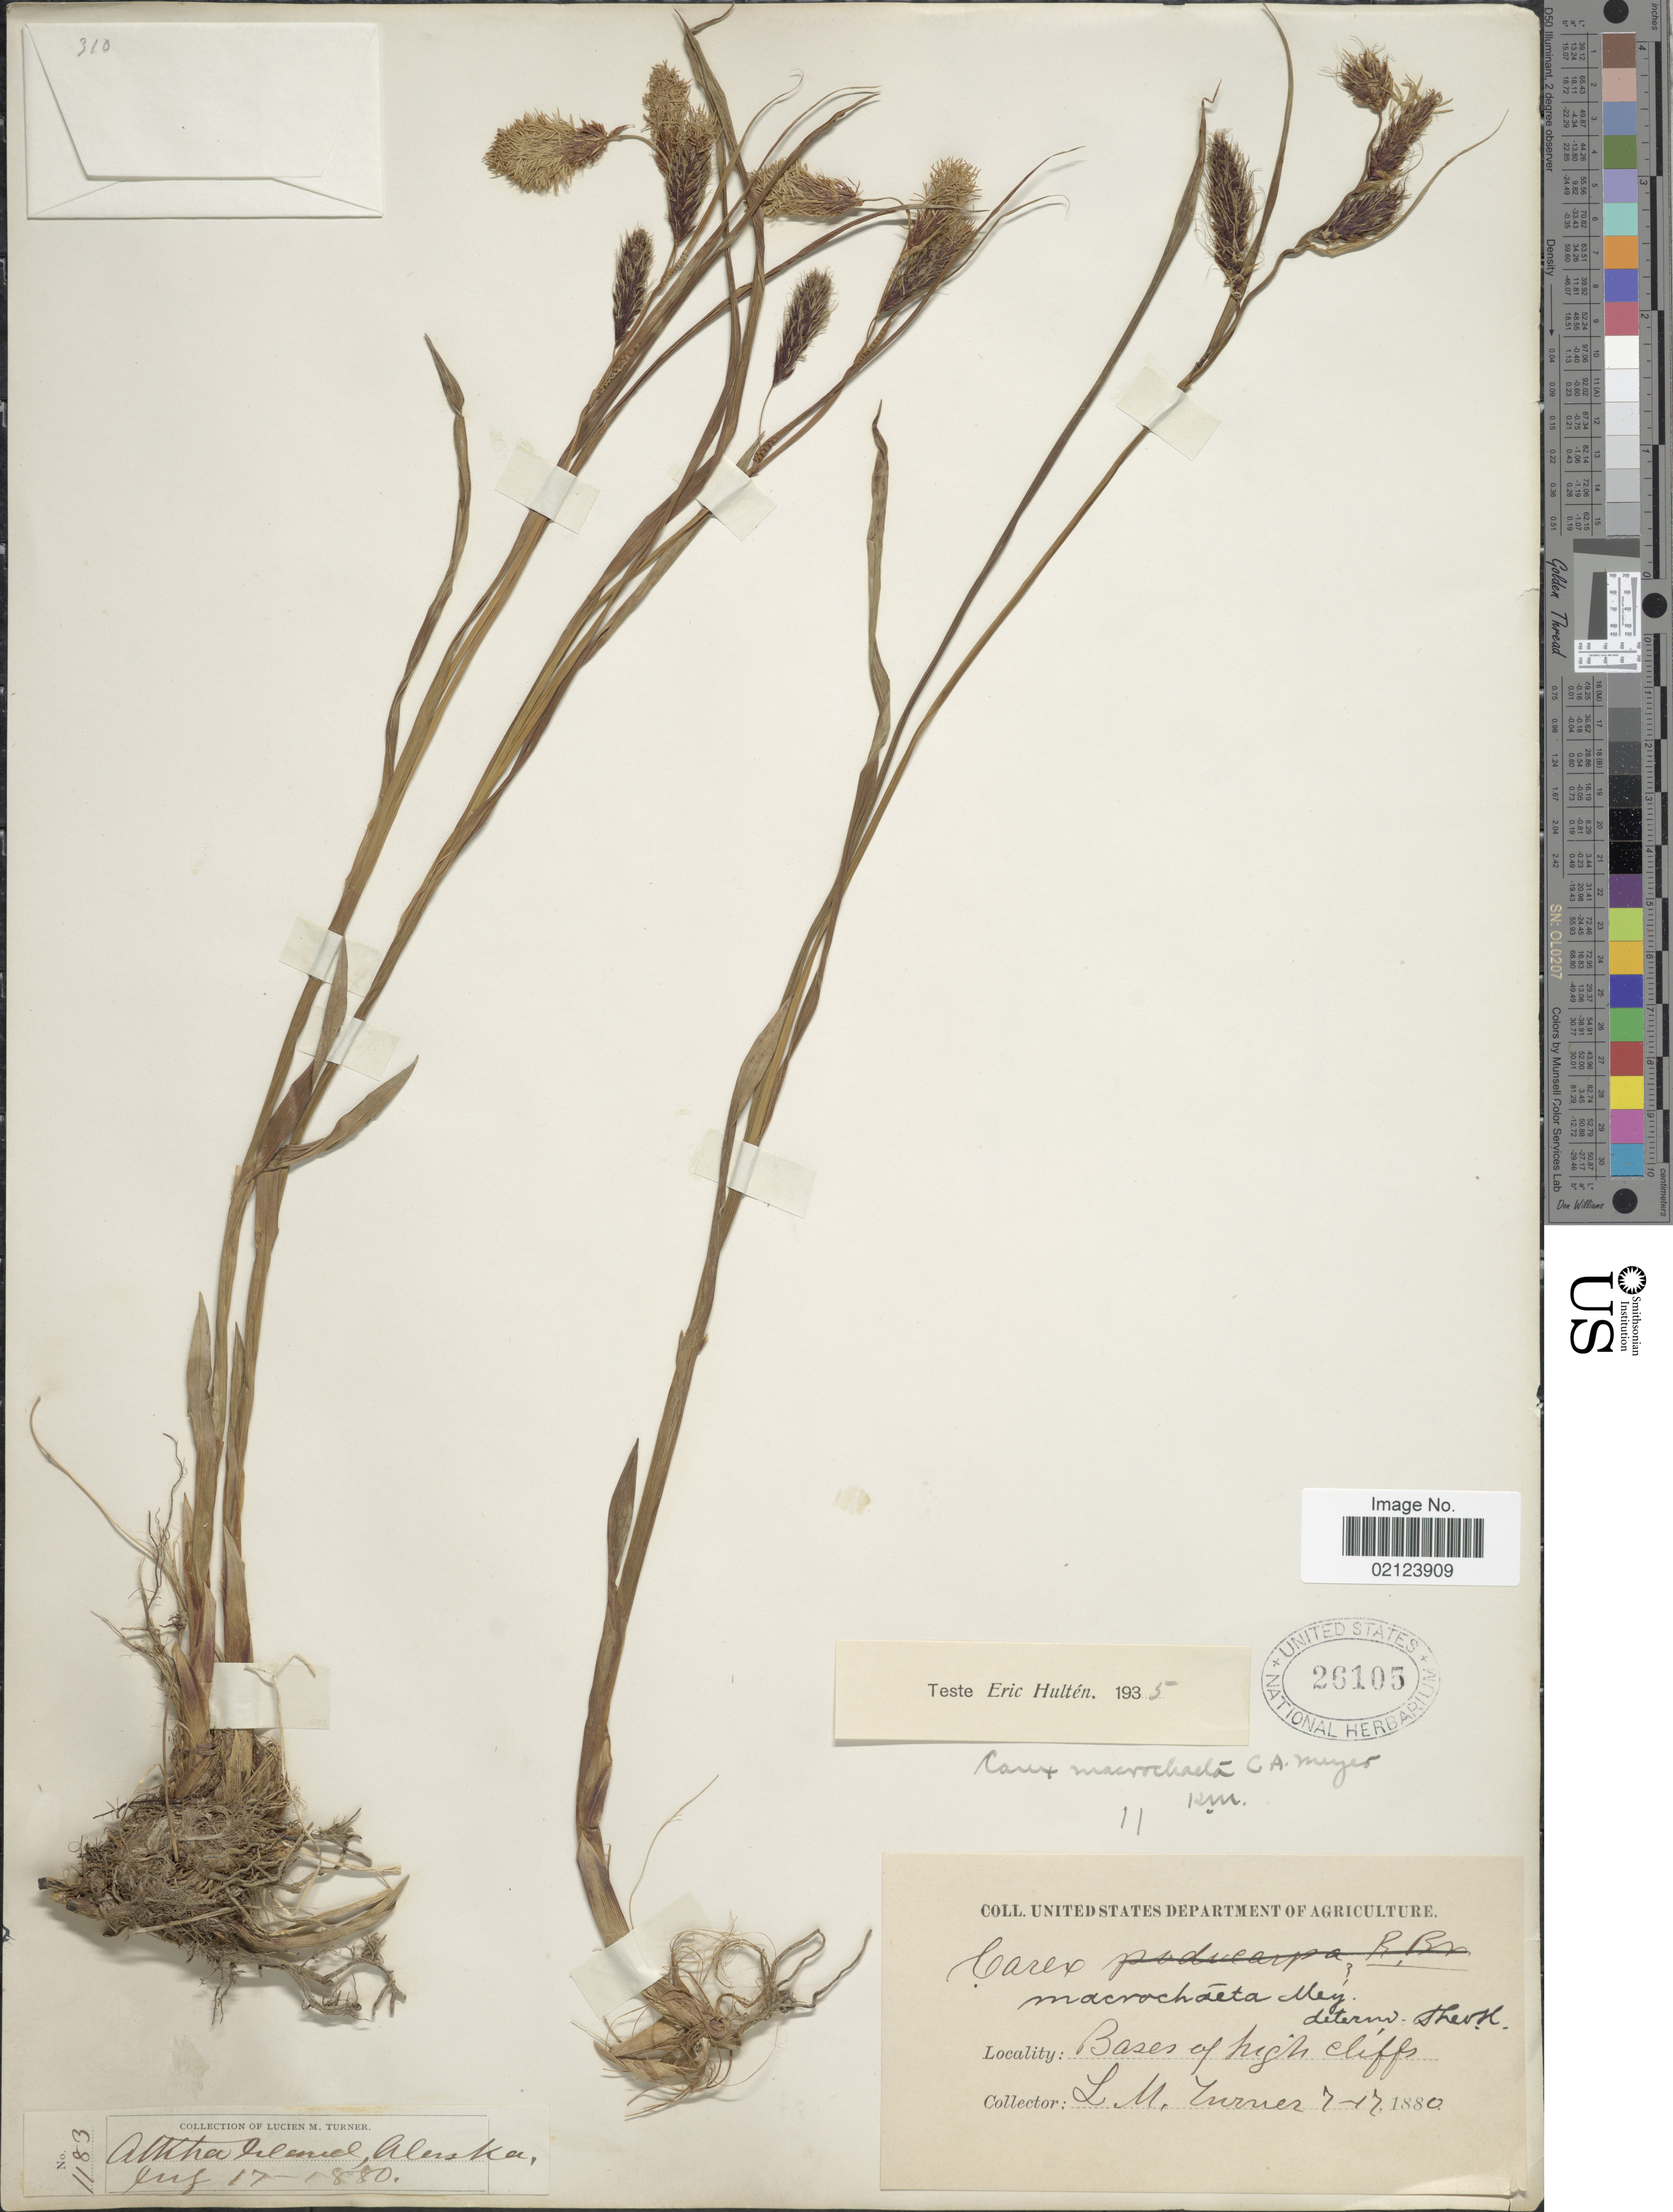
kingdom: Plantae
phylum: Tracheophyta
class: Liliopsida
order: Poales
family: Cyperaceae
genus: Carex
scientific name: Carex macrochaeta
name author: C.A. Mey.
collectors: L. M. Turner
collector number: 1183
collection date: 1880-07-17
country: United States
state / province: Alaska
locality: Atkha Island. Bases of high cliffs.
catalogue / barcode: US 26105